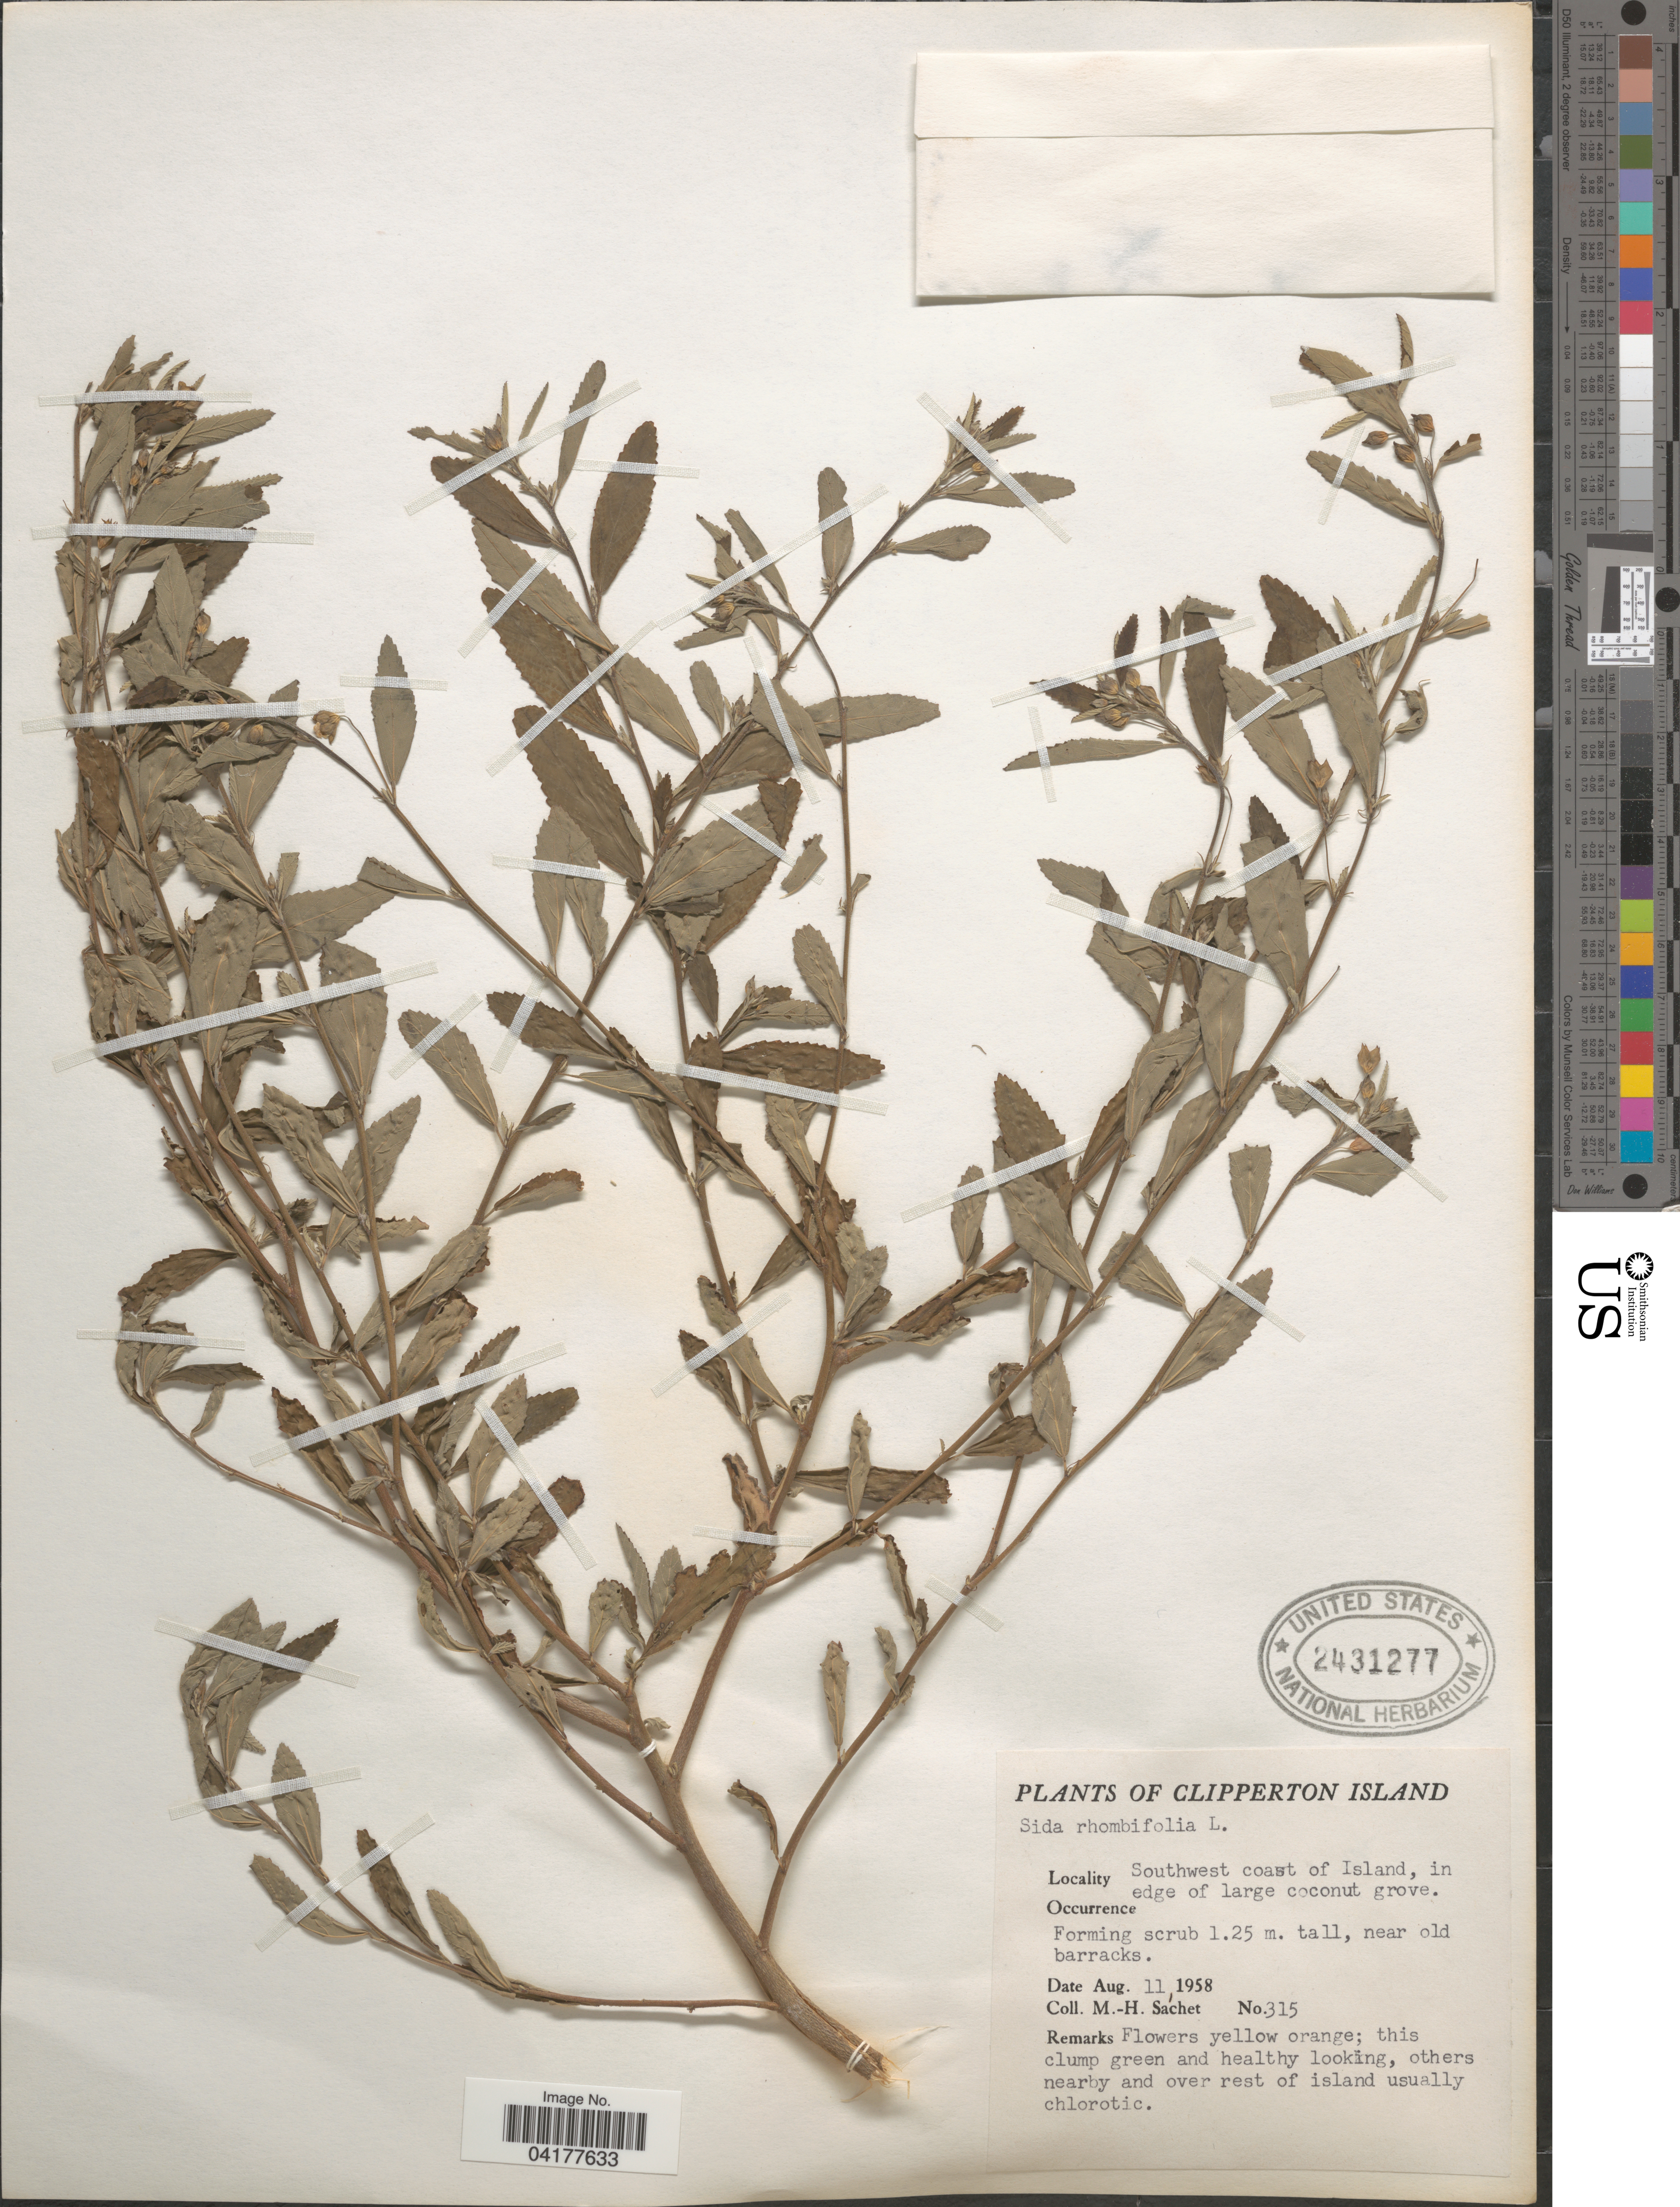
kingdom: Plantae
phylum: Tracheophyta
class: Magnoliopsida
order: Malvales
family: Malvaceae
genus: Sida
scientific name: Sida rhombifolia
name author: L.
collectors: M.-H. Sachet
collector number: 315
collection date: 1958-08-11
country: Central Am. Pac. Islands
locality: Clipperton Island. Southwest coast of Island, in edge of large coconut grove.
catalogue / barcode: US 2431277